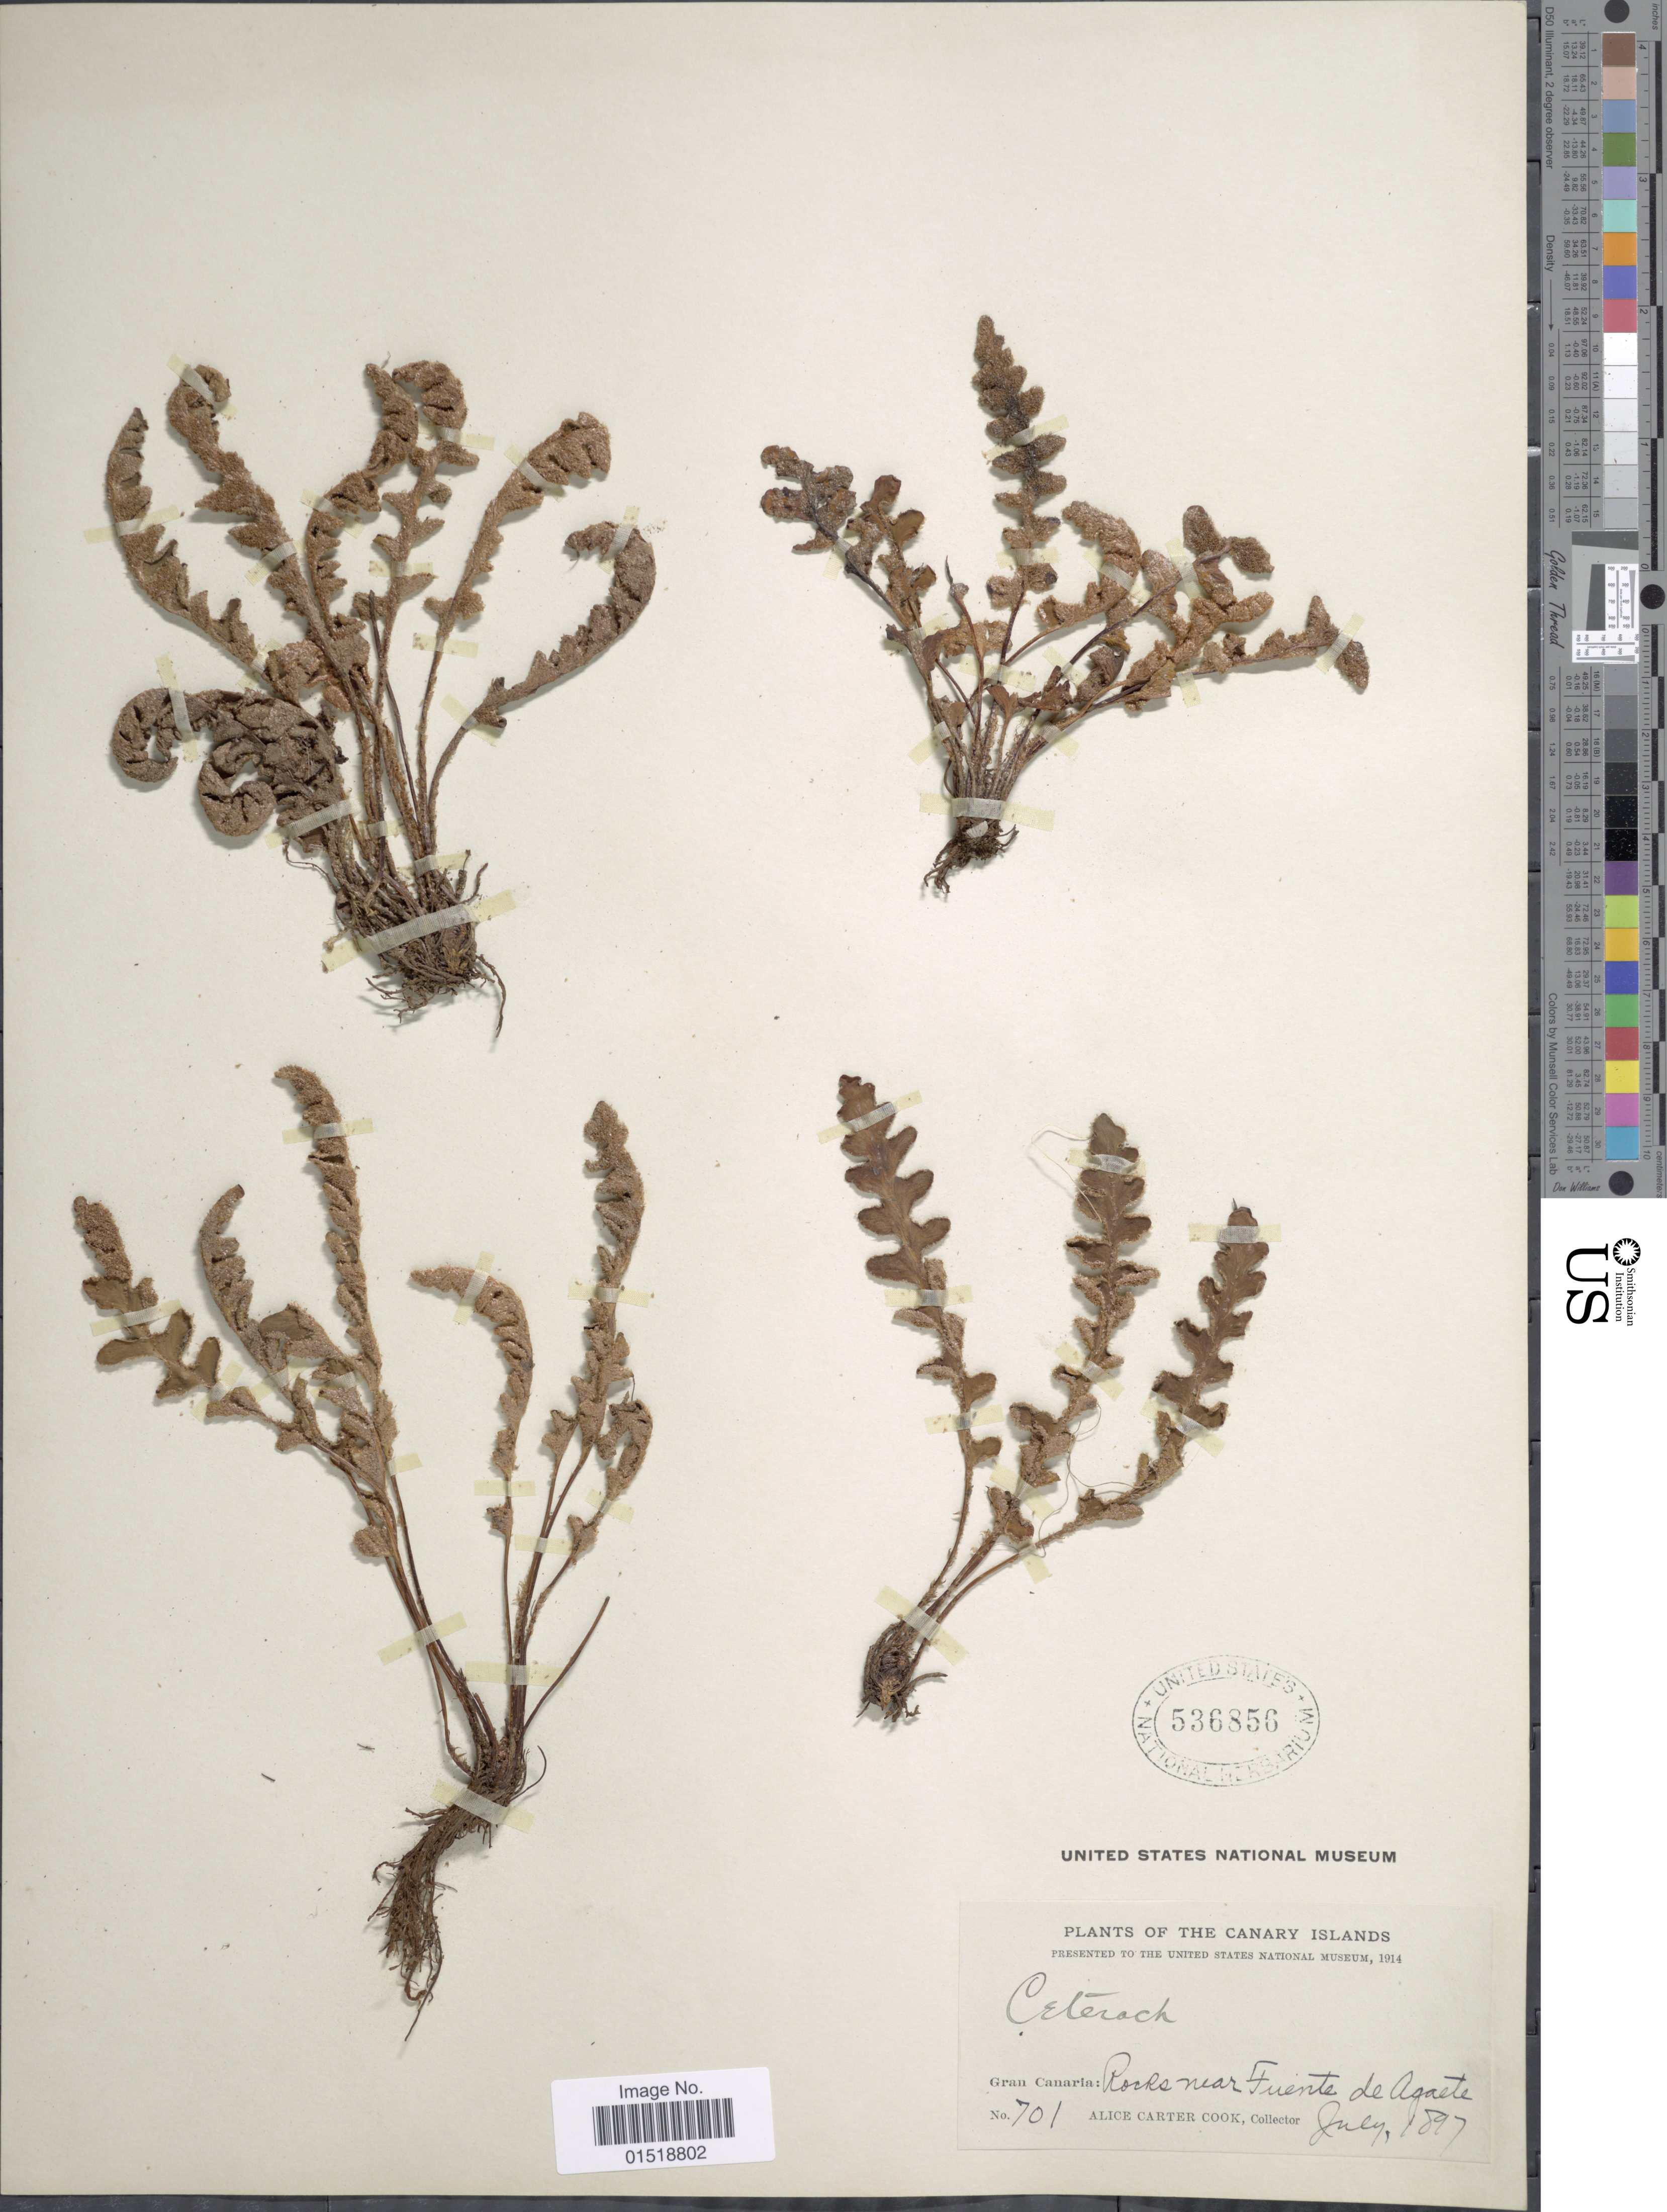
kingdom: Plantae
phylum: Tracheophyta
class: Polypodiopsida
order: Polypodiales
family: Aspleniaceae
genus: Asplenium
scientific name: Asplenium aureum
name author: Cav.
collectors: Alice C. Cook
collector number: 701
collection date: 1897-07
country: Spain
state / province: Canarias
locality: Canary Islands. Gran Canaria: Rocks near Fuente de Agaete.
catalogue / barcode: US 536856